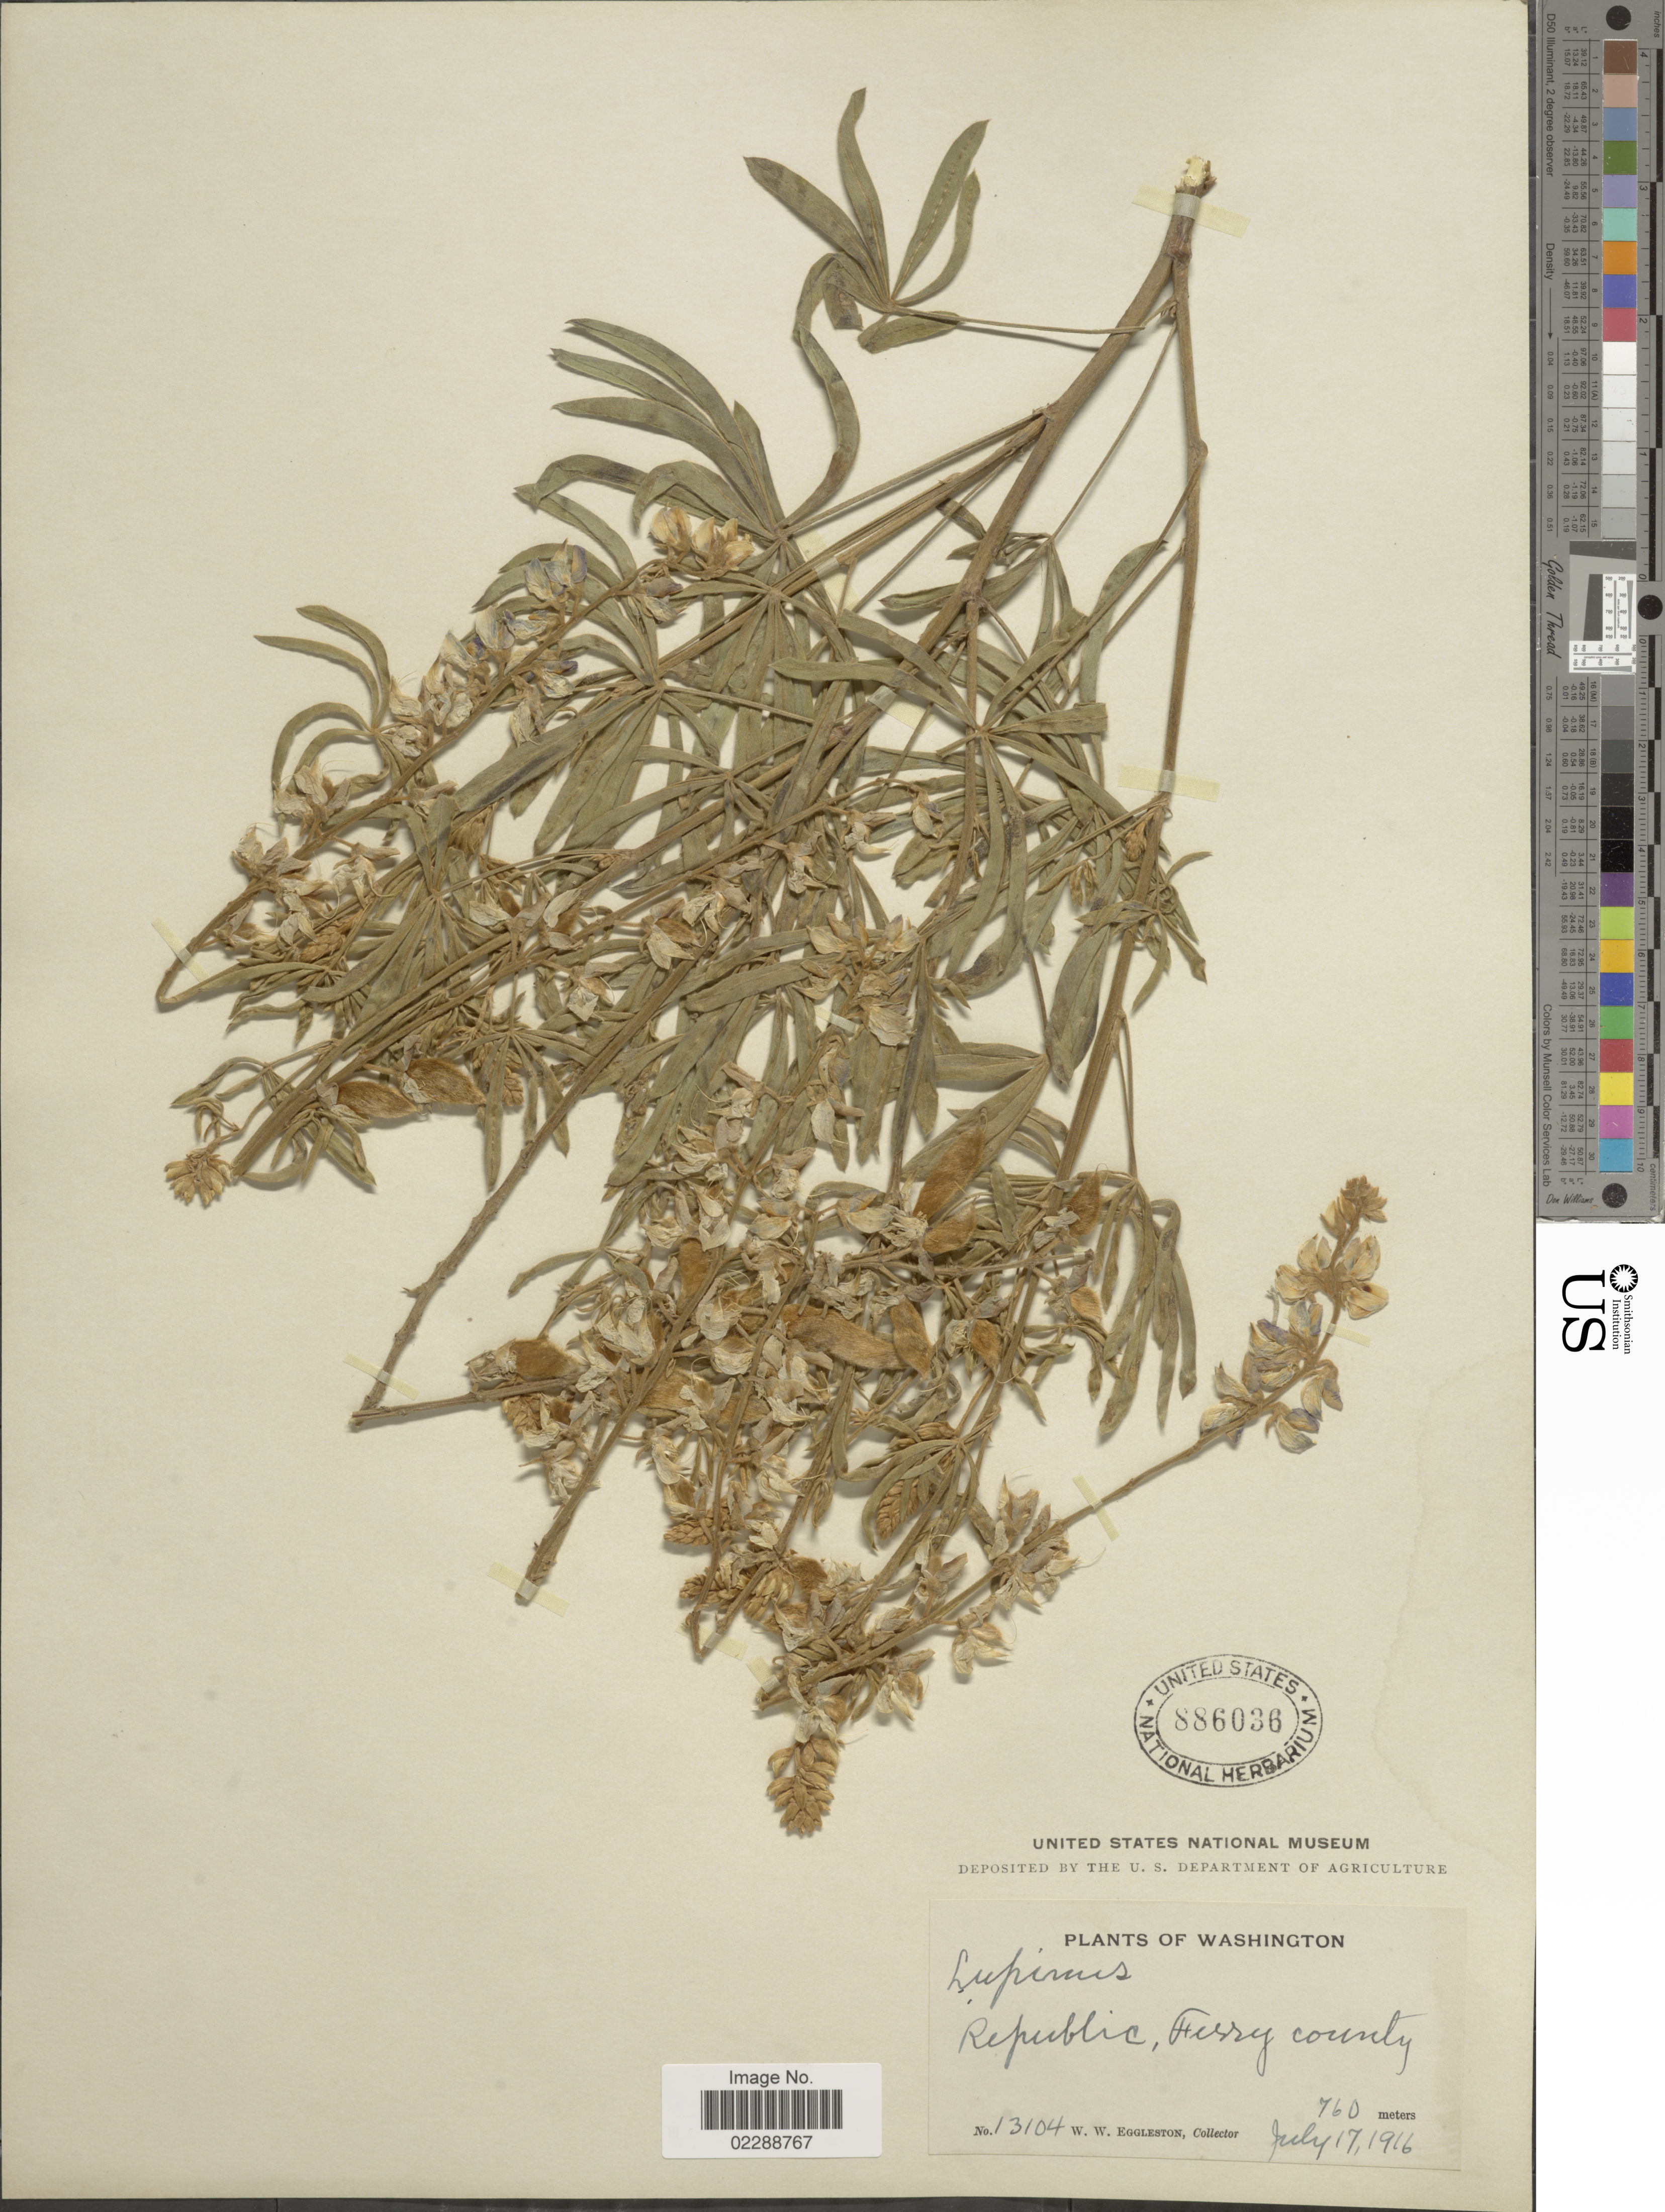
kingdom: Plantae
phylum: Tracheophyta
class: Magnoliopsida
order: Fabales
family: Fabaceae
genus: Lupinus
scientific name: Lupinus sp.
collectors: W. W. Eggleston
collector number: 13104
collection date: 1916-07-17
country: United States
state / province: Washington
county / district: Ferry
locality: Republic, Ferry County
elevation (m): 760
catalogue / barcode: US 886036